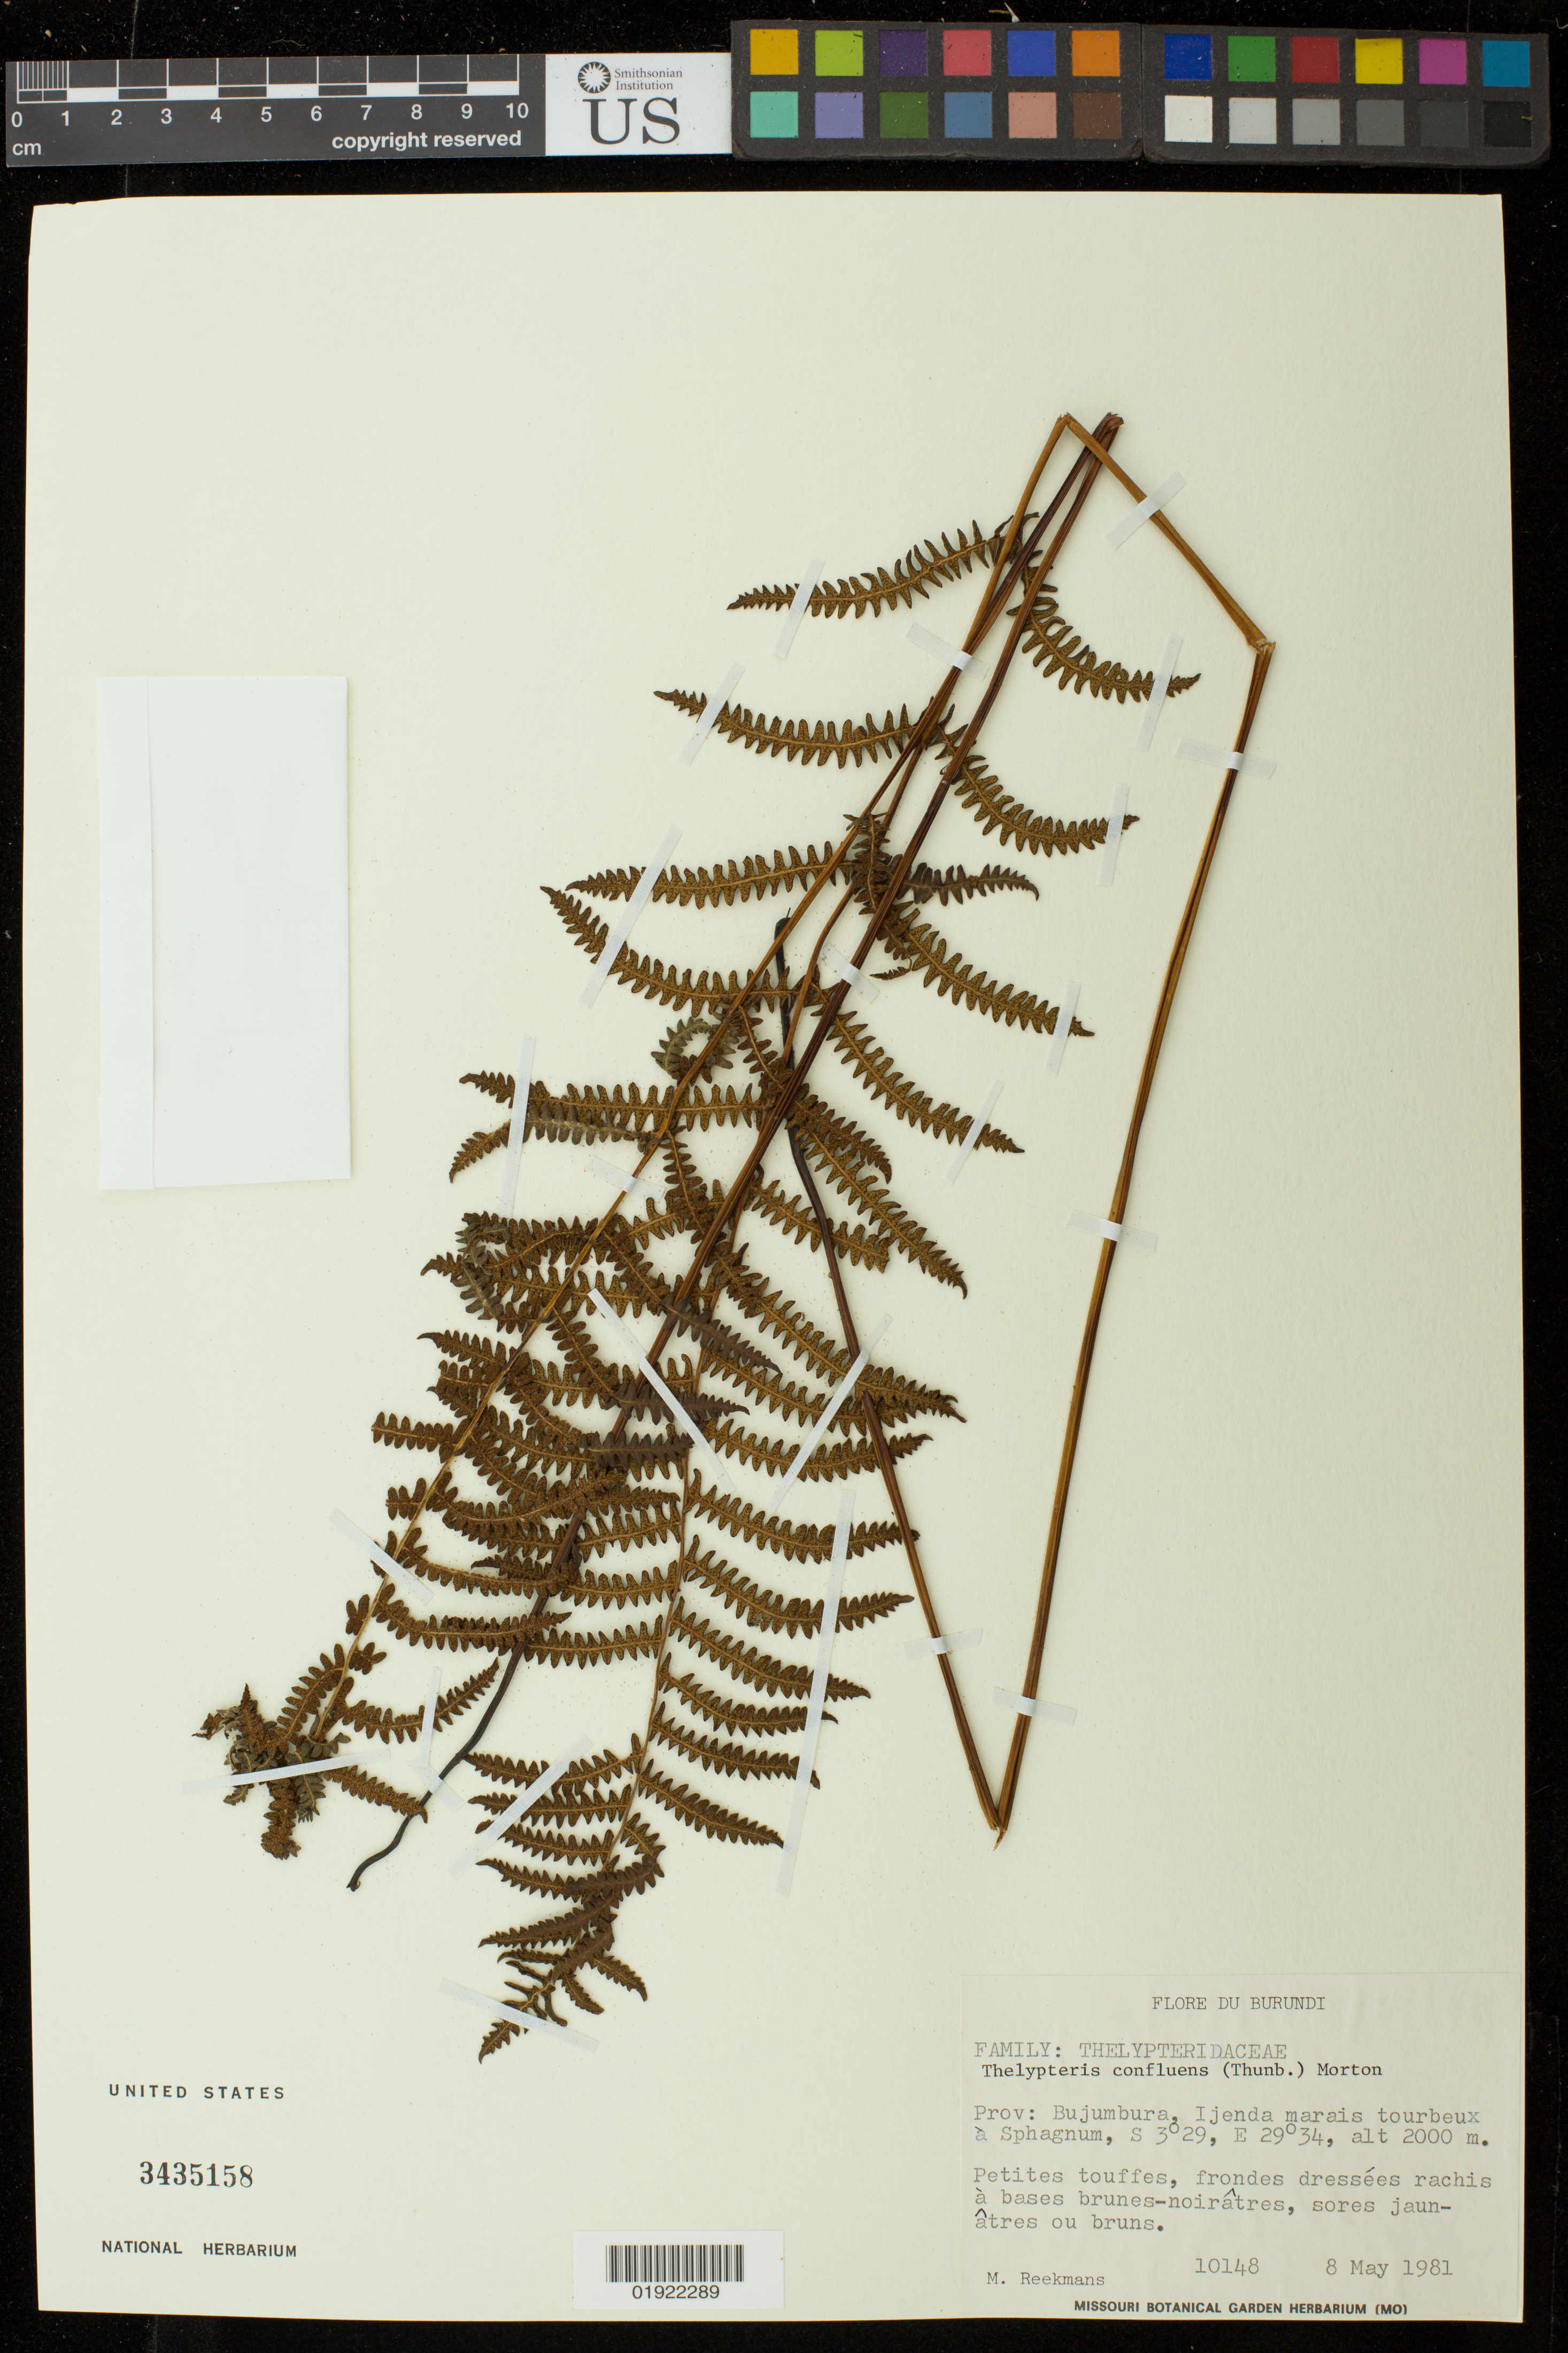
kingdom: Plantae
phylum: Tracheophyta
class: Polypodiopsida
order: Polypodiales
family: Thelypteridaceae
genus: Thelypteris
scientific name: Thelypteris confluens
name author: (Thunb.) C.V. Morton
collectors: M. Reekmans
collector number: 10148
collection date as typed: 8 May 1981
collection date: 1981-05-08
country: Burundi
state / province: Bujumura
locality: Ijenda marais tourbeux a Sphagnum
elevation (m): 2000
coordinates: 3 29 0 S, 29 34 0 E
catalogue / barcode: US 3435158